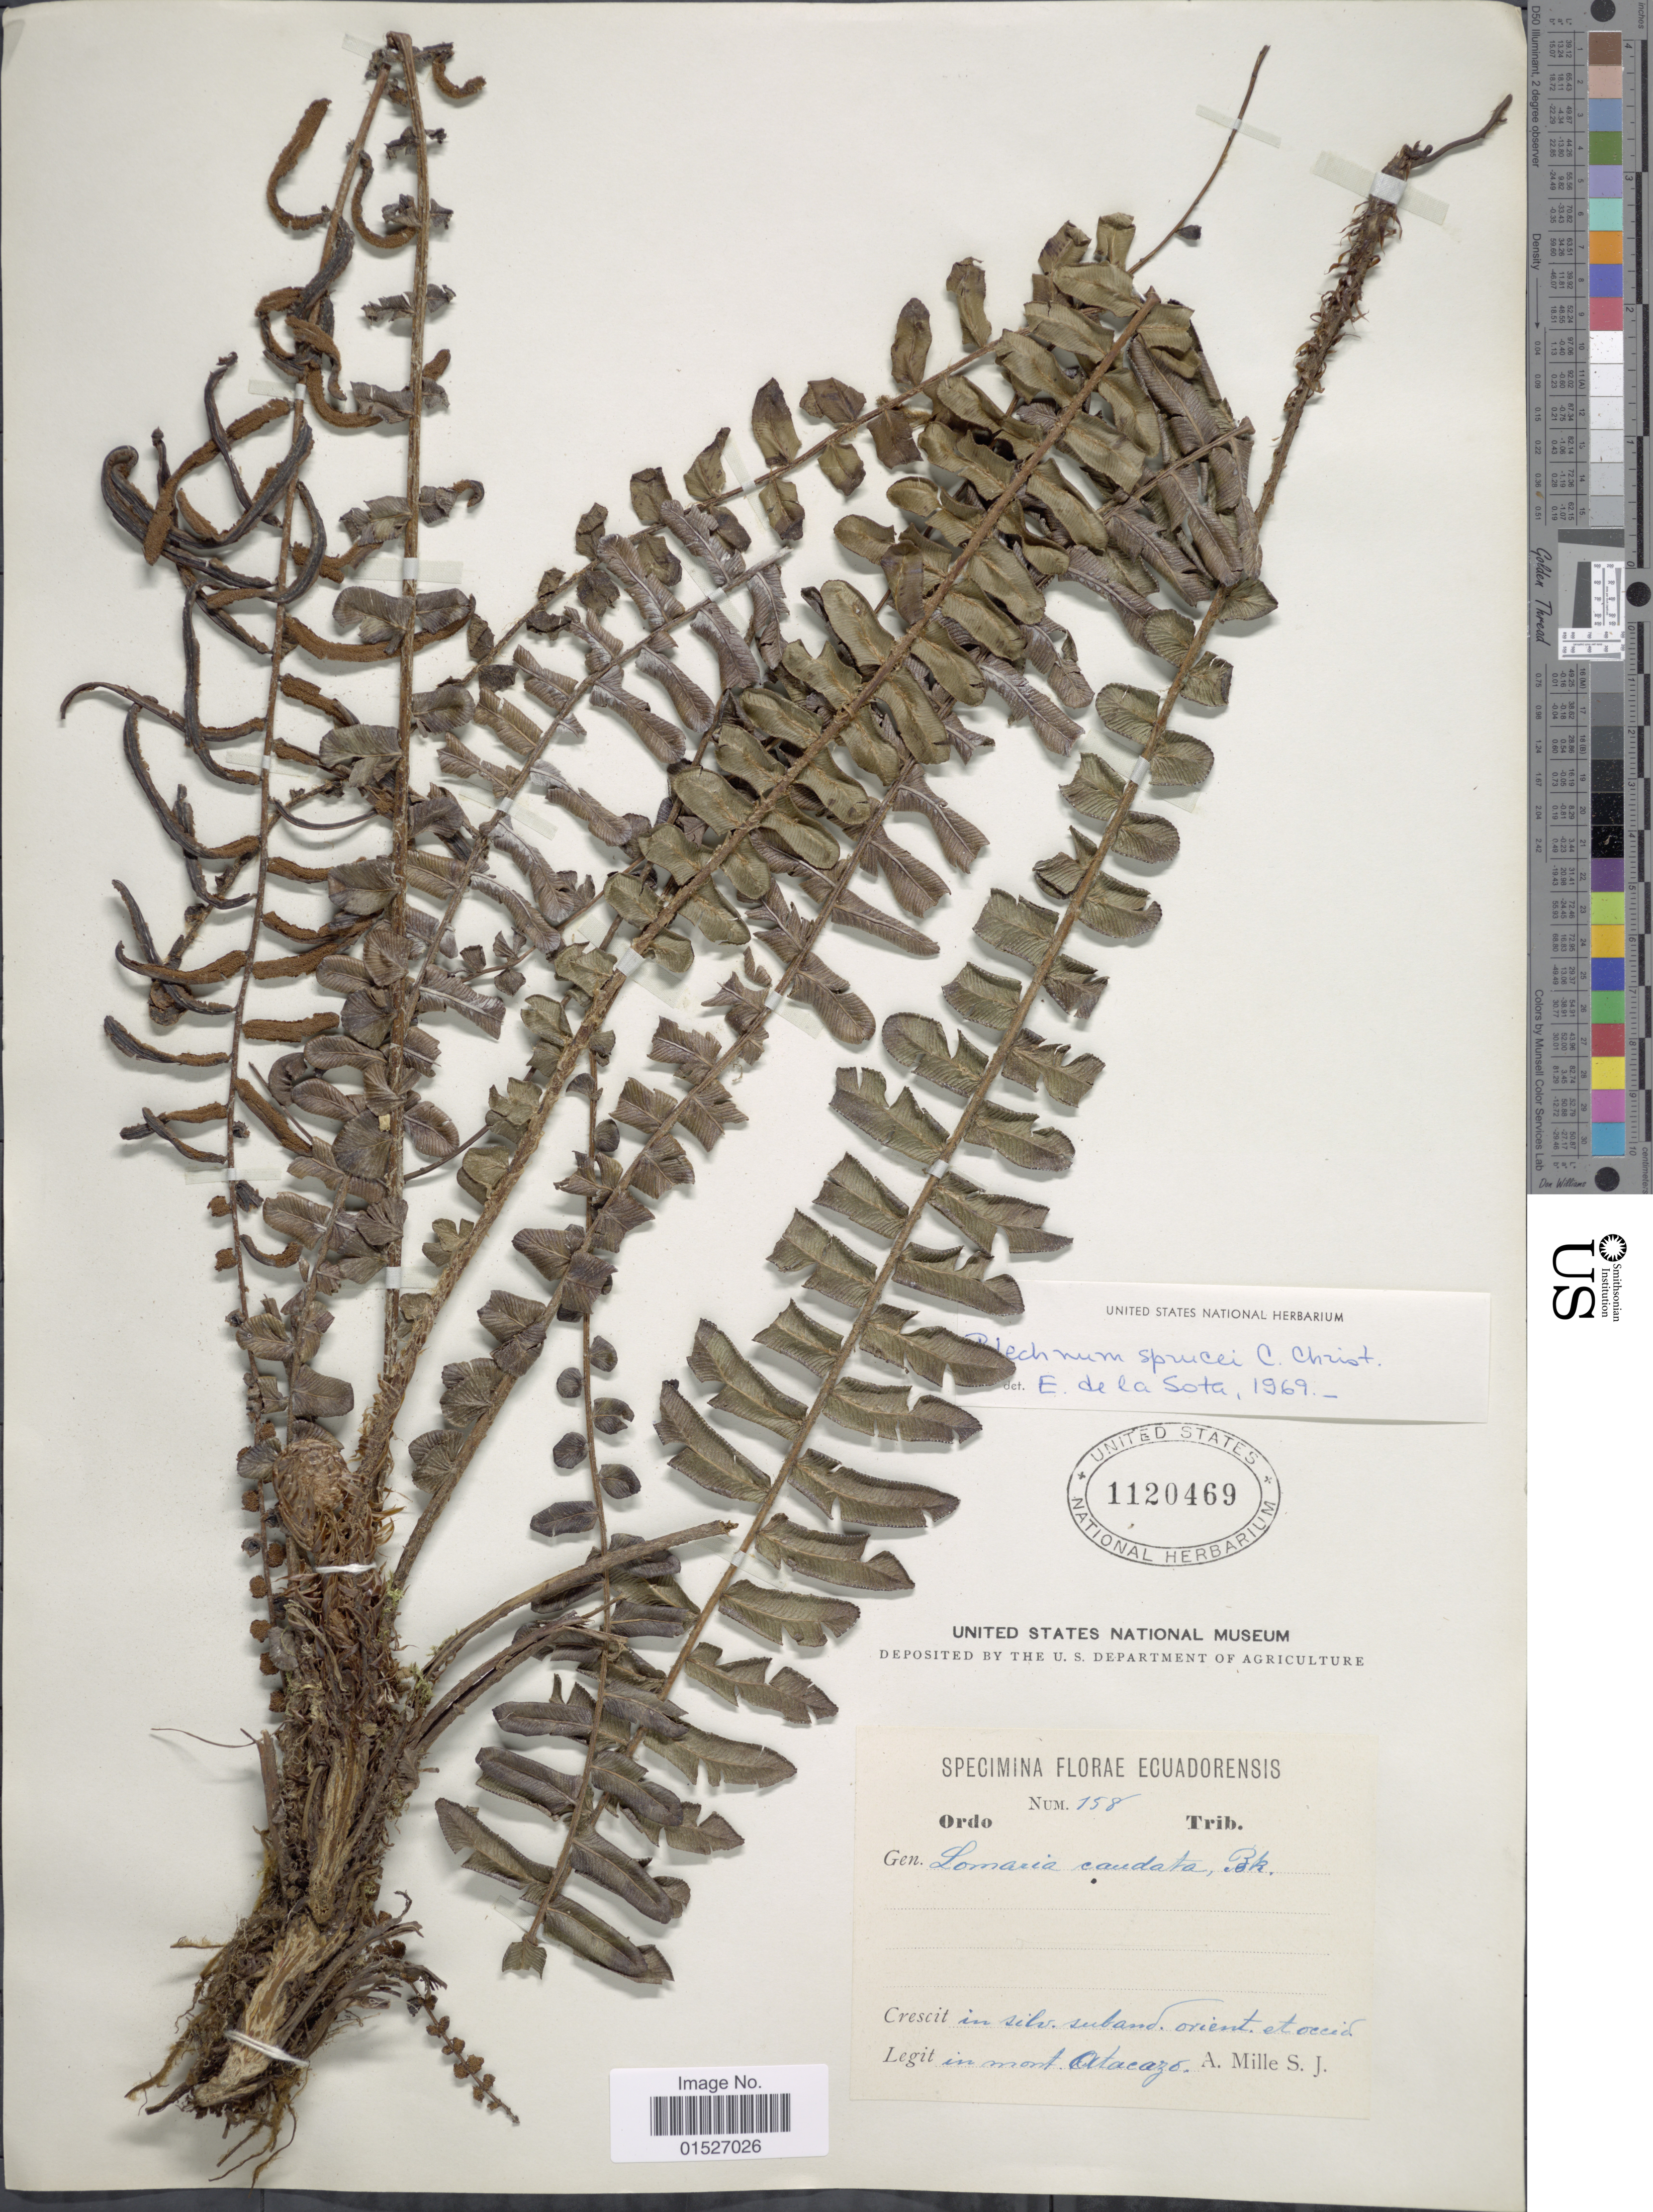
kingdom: Plantae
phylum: Tracheophyta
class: Polypodiopsida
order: Polypodiales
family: Blechnaceae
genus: Blechnum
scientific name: Blechnum sprucei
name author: C. Chr.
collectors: A. Mille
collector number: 158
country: Ecuador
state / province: Pichincha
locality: Ecuadorensis. Cresit: in silv. suband. orient, et occid. in mont Atacazo.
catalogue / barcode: US 1120469